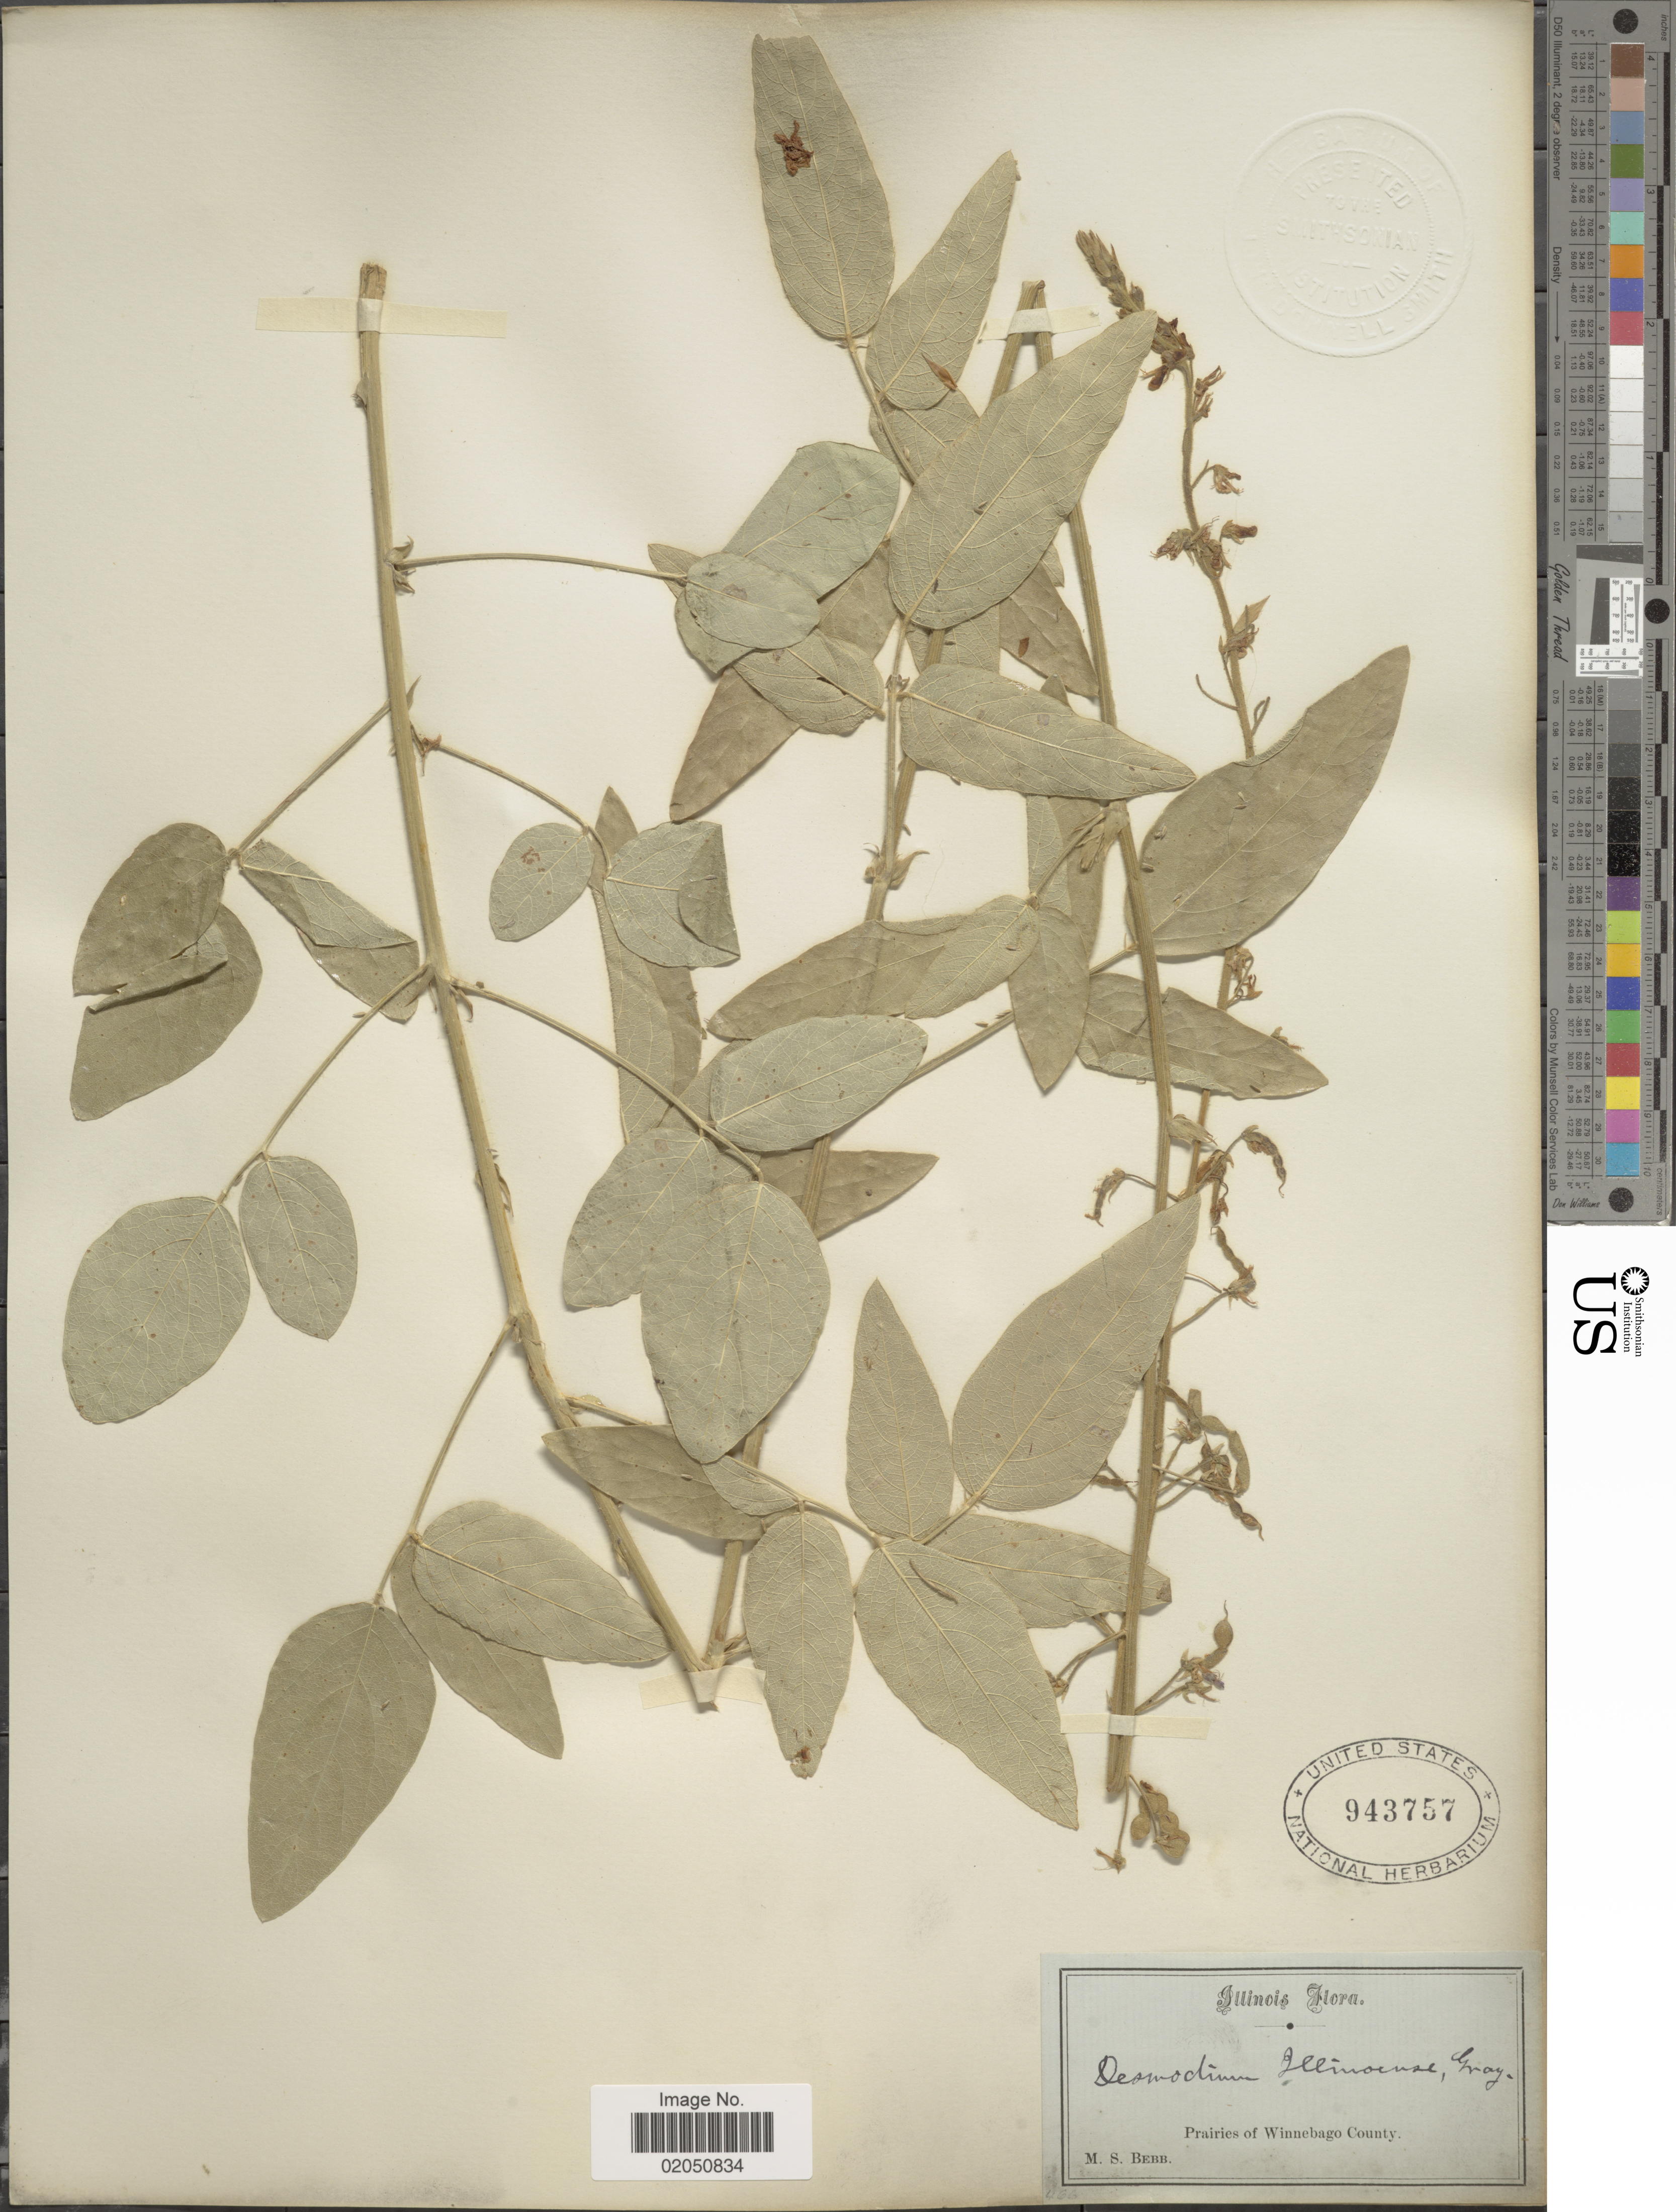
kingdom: Plantae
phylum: Tracheophyta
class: Magnoliopsida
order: Fabales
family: Fabaceae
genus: Desmodium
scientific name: Desmodium illinoense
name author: A. Gray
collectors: M. Bebb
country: United States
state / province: Illinois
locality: Prairies of Winnebago County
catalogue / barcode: US 943757